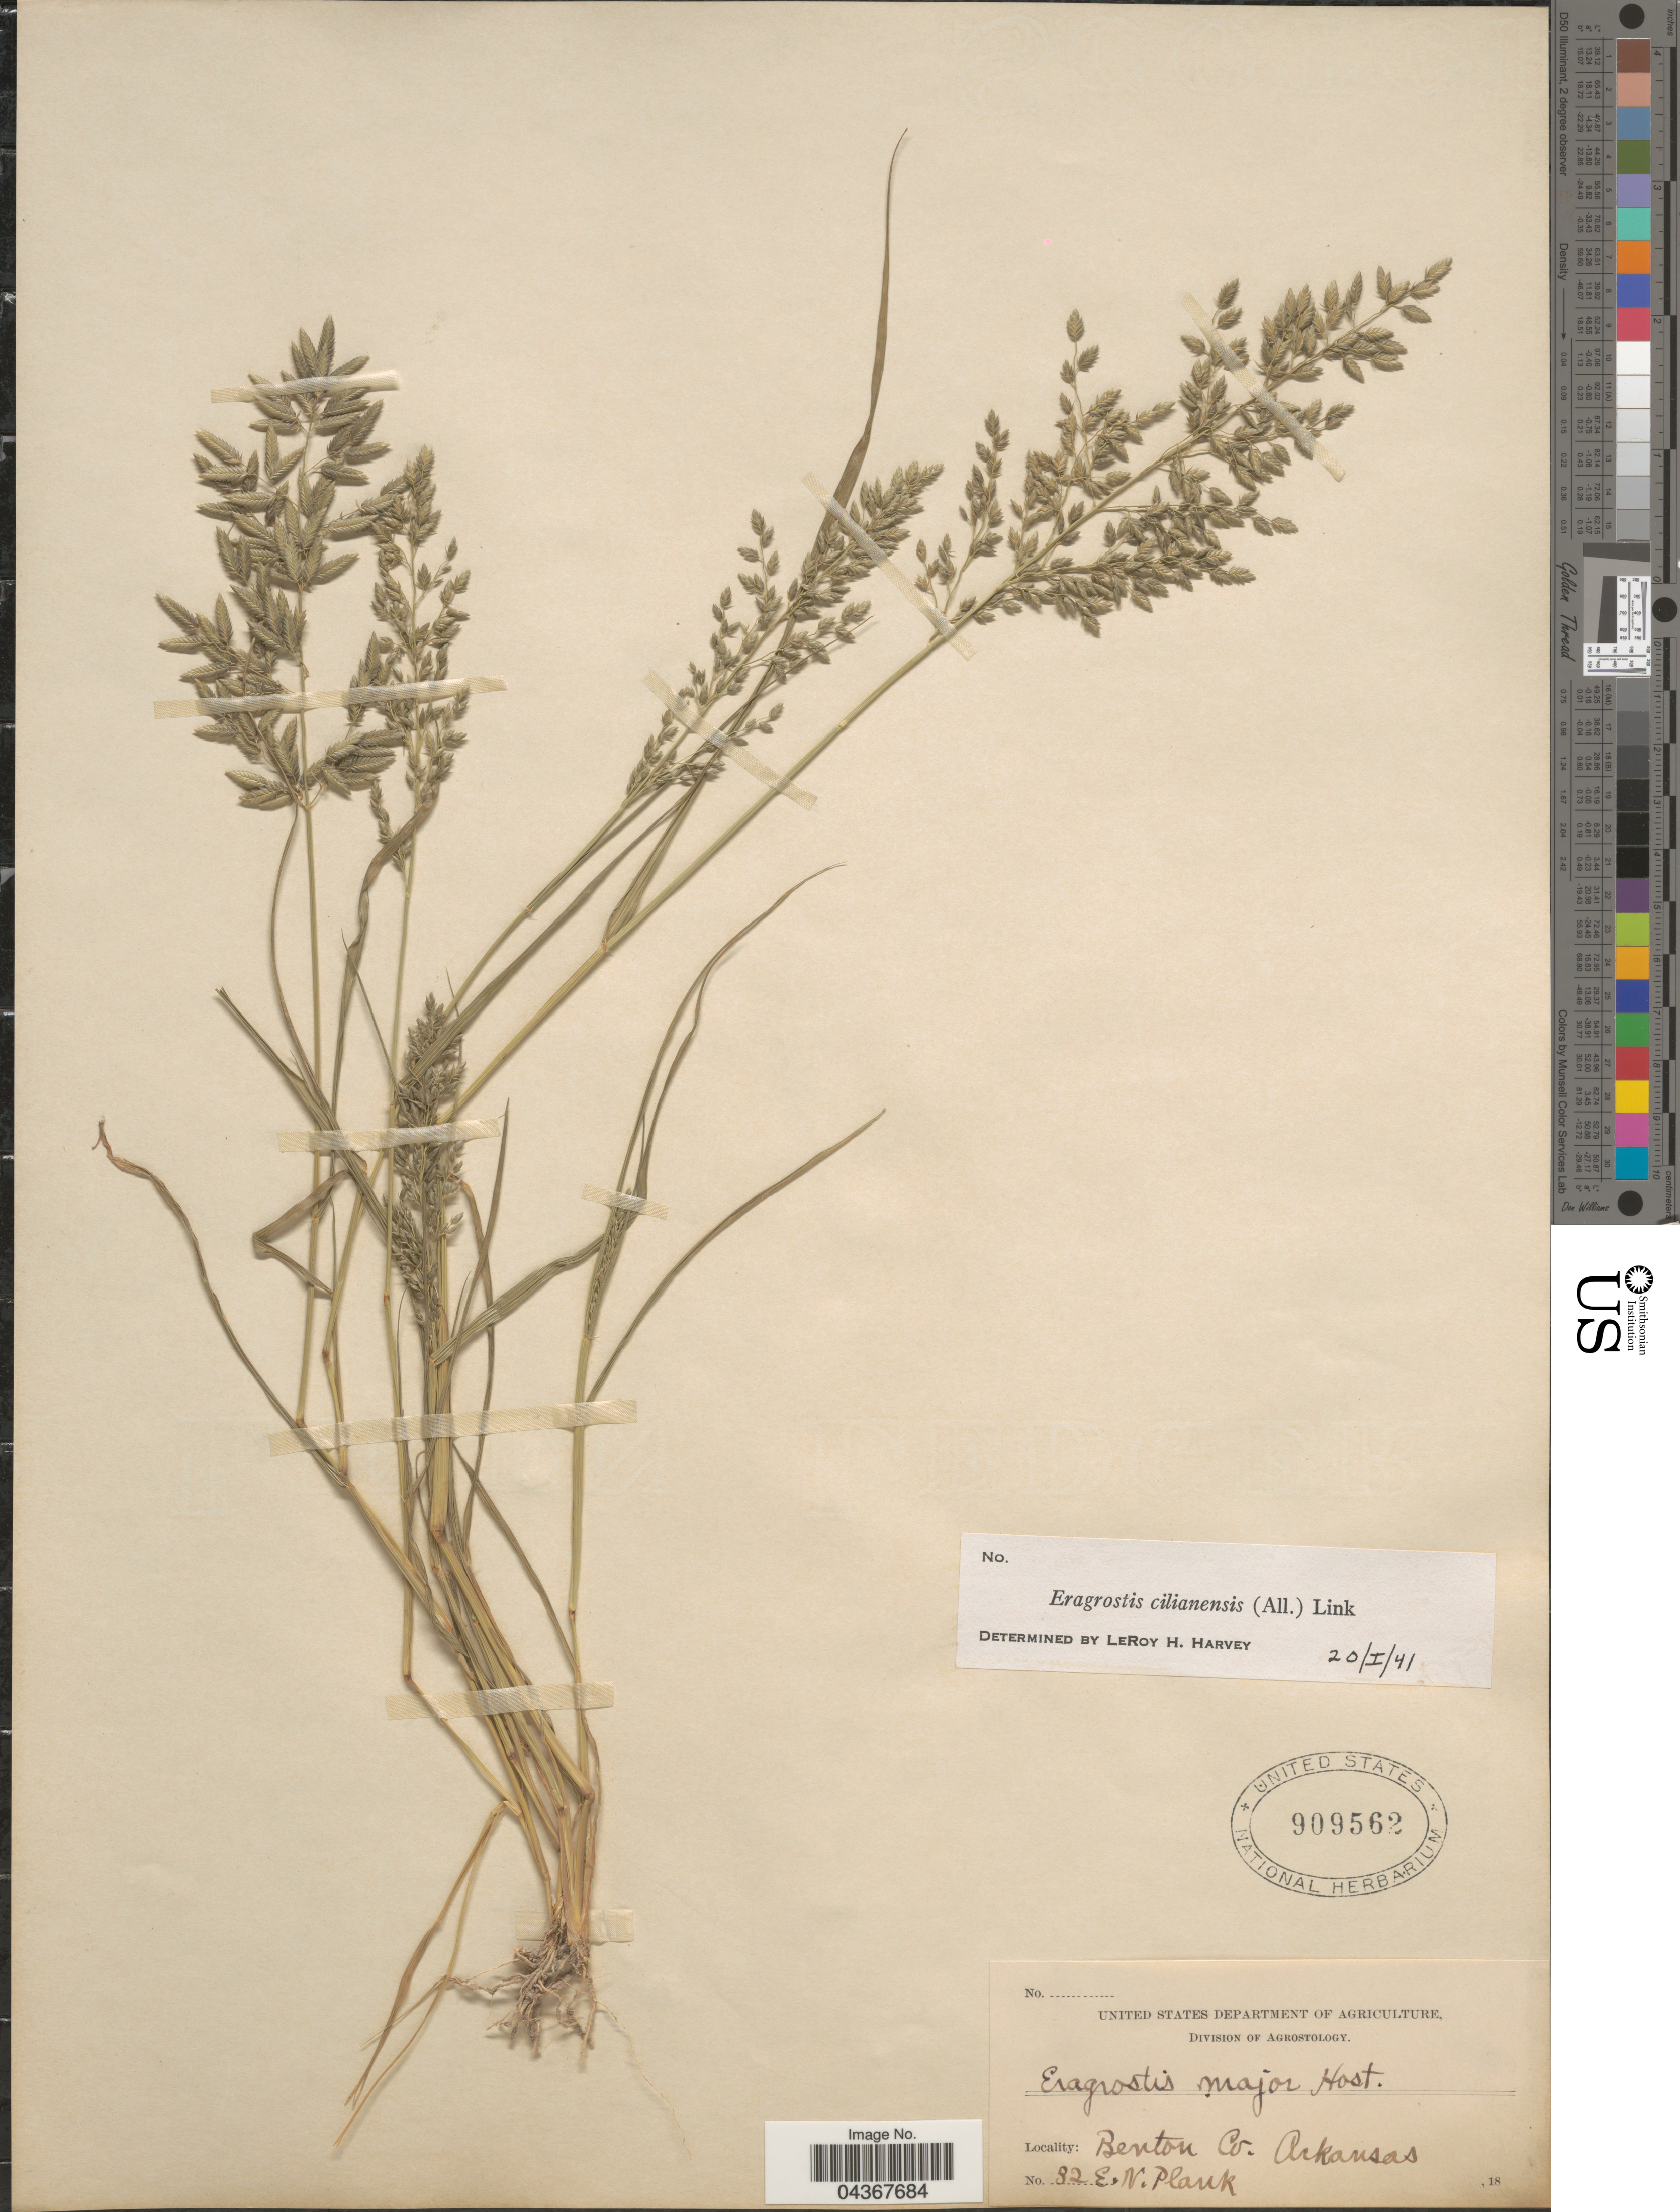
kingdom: Plantae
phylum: Tracheophyta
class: Liliopsida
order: Poales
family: Poaceae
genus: Eragrostis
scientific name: Eragrostis cilianensis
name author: (Bellardi) Vignolo ex Janch.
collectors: E. Plank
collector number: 32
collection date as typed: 18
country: United States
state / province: Arkansas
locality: Benton Co.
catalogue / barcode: US 909562